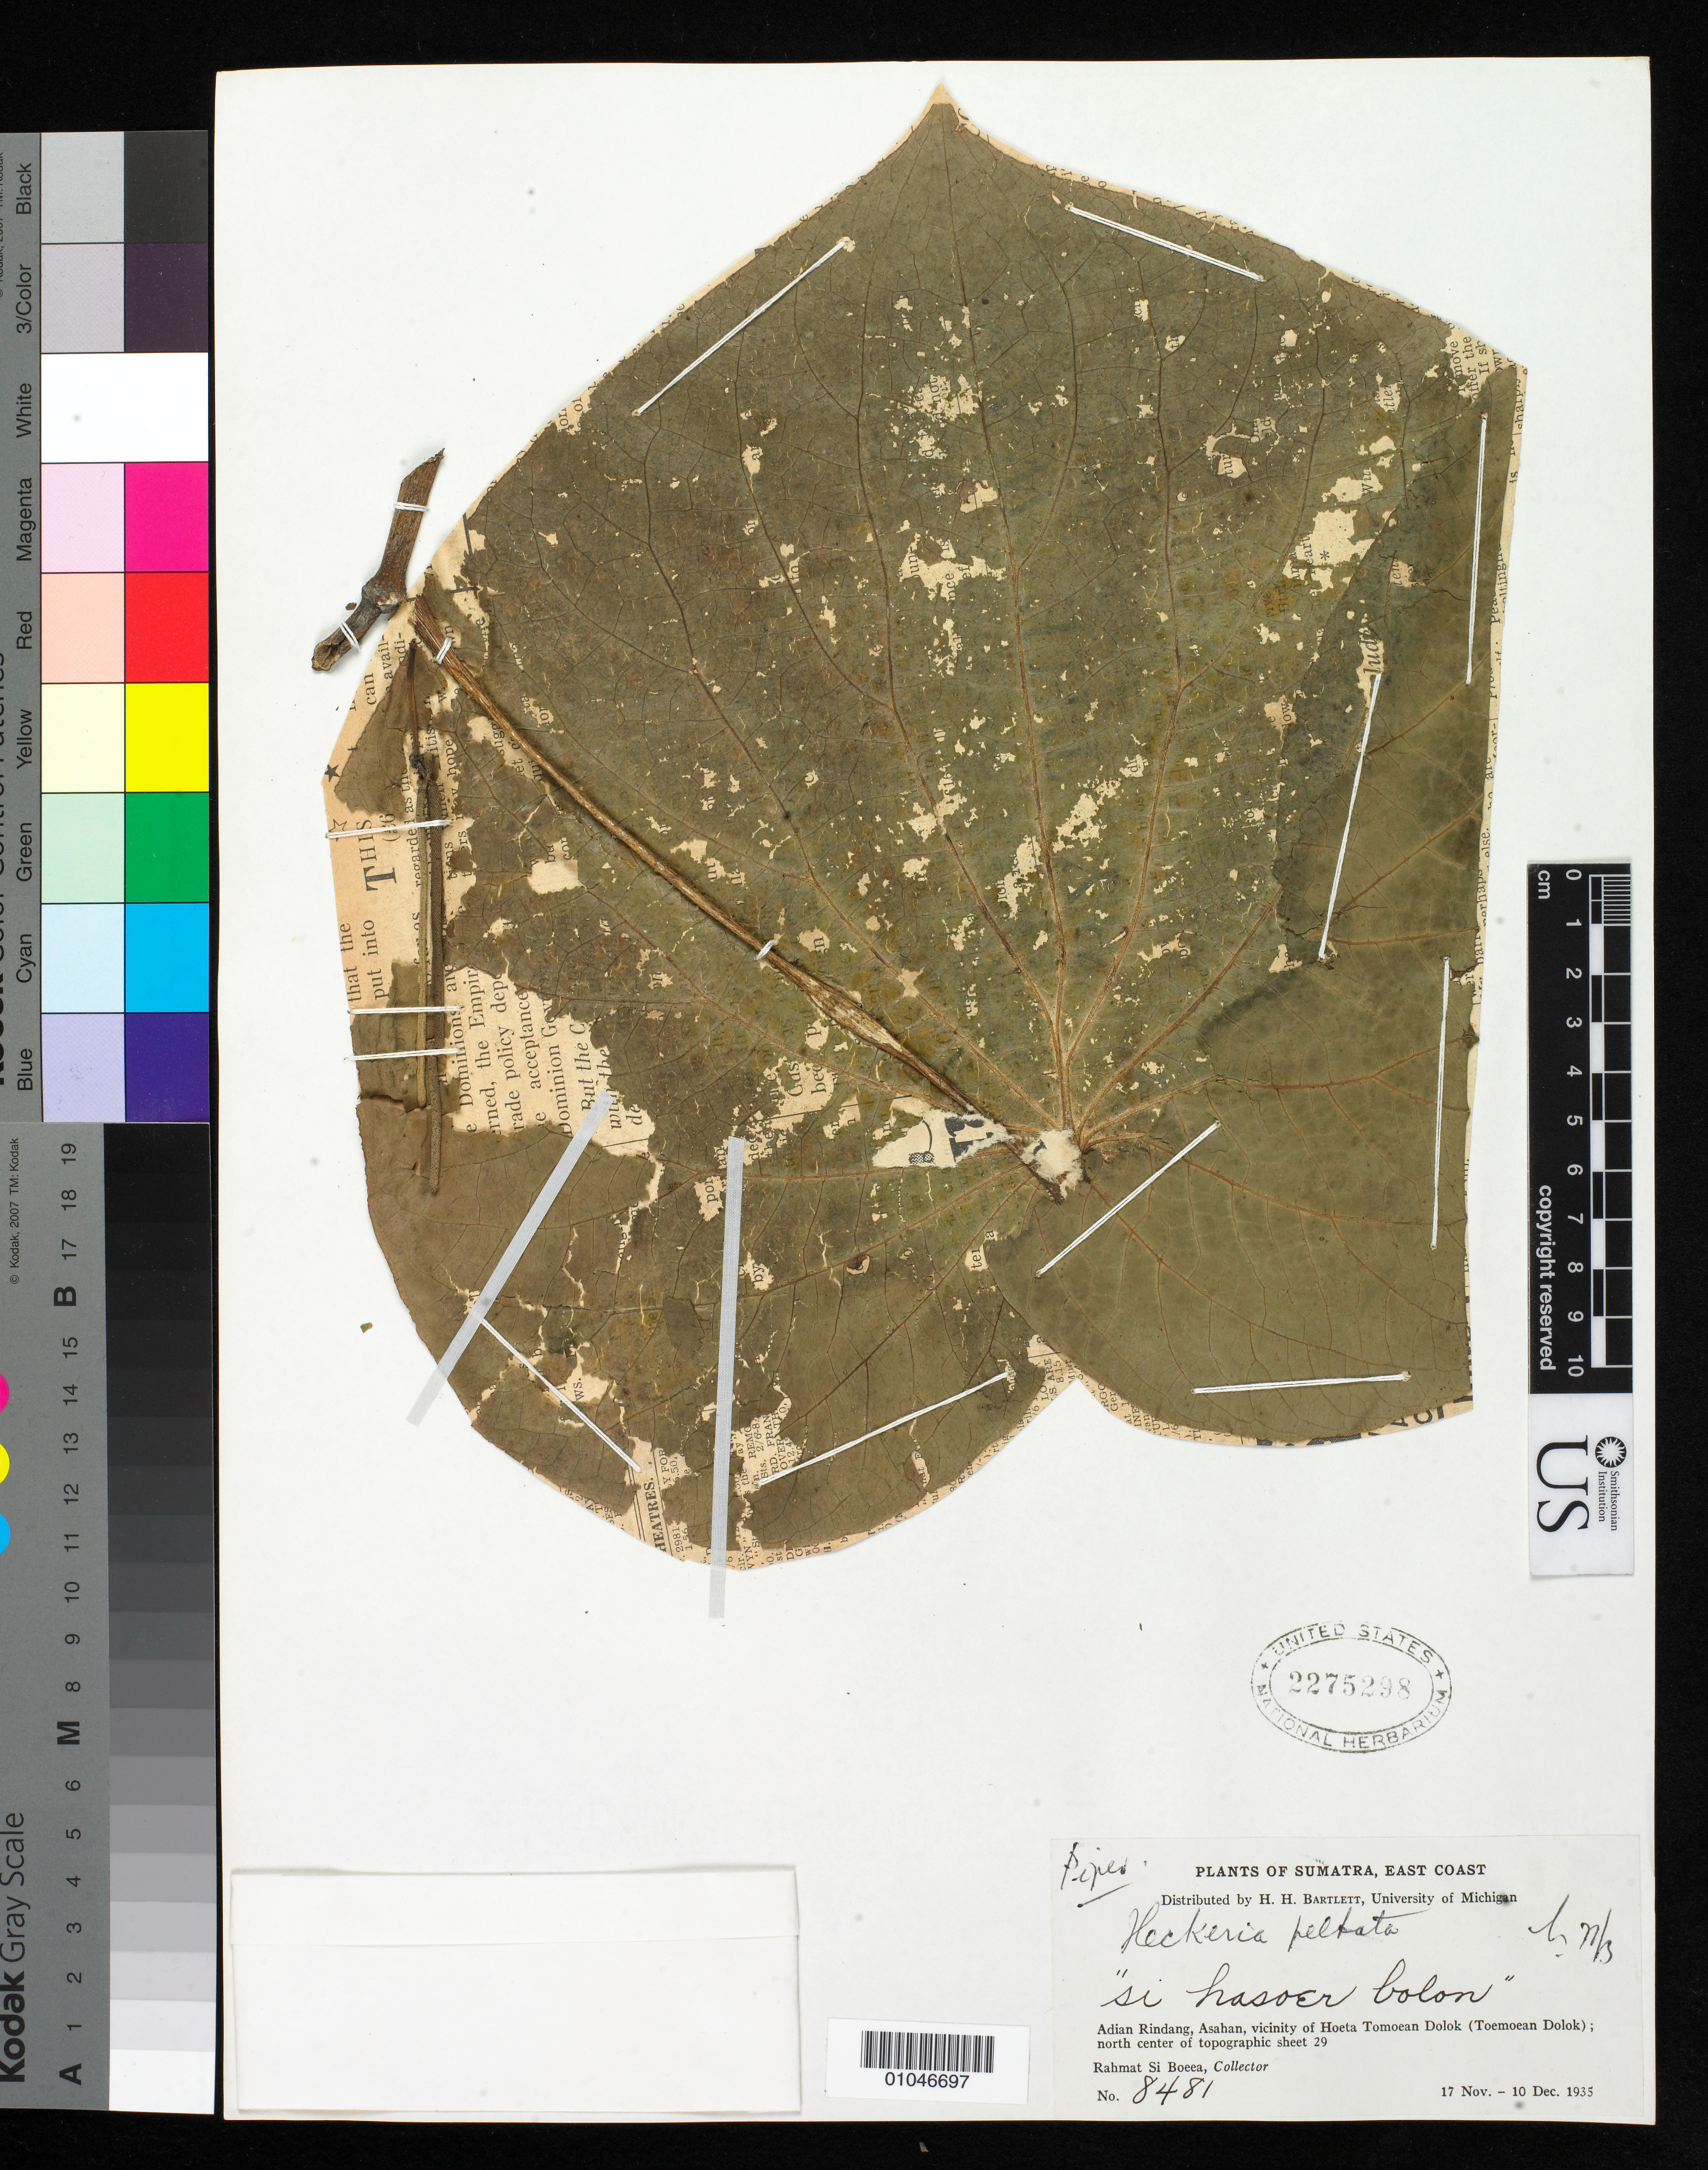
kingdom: Plantae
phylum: Tracheophyta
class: Magnoliopsida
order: Piperales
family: Piperaceae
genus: Piper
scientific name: Piper umbellatum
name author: L.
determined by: Strong, Mark T., (BOT), Smithsonian Institution - National Museum of Natural History (UNITED STATES)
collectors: Rahmat Si Boeea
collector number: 8481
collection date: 1935-11-17/1935-12-10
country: Indonesia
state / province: Sumatra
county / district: Sumatera Utara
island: Sumatra I.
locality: (East Coast) Adian Rindang, Asahan, vicinity of Hoeta Tomoean Dolok (Toemoean Dolok), Sumatra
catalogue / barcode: US 2275298